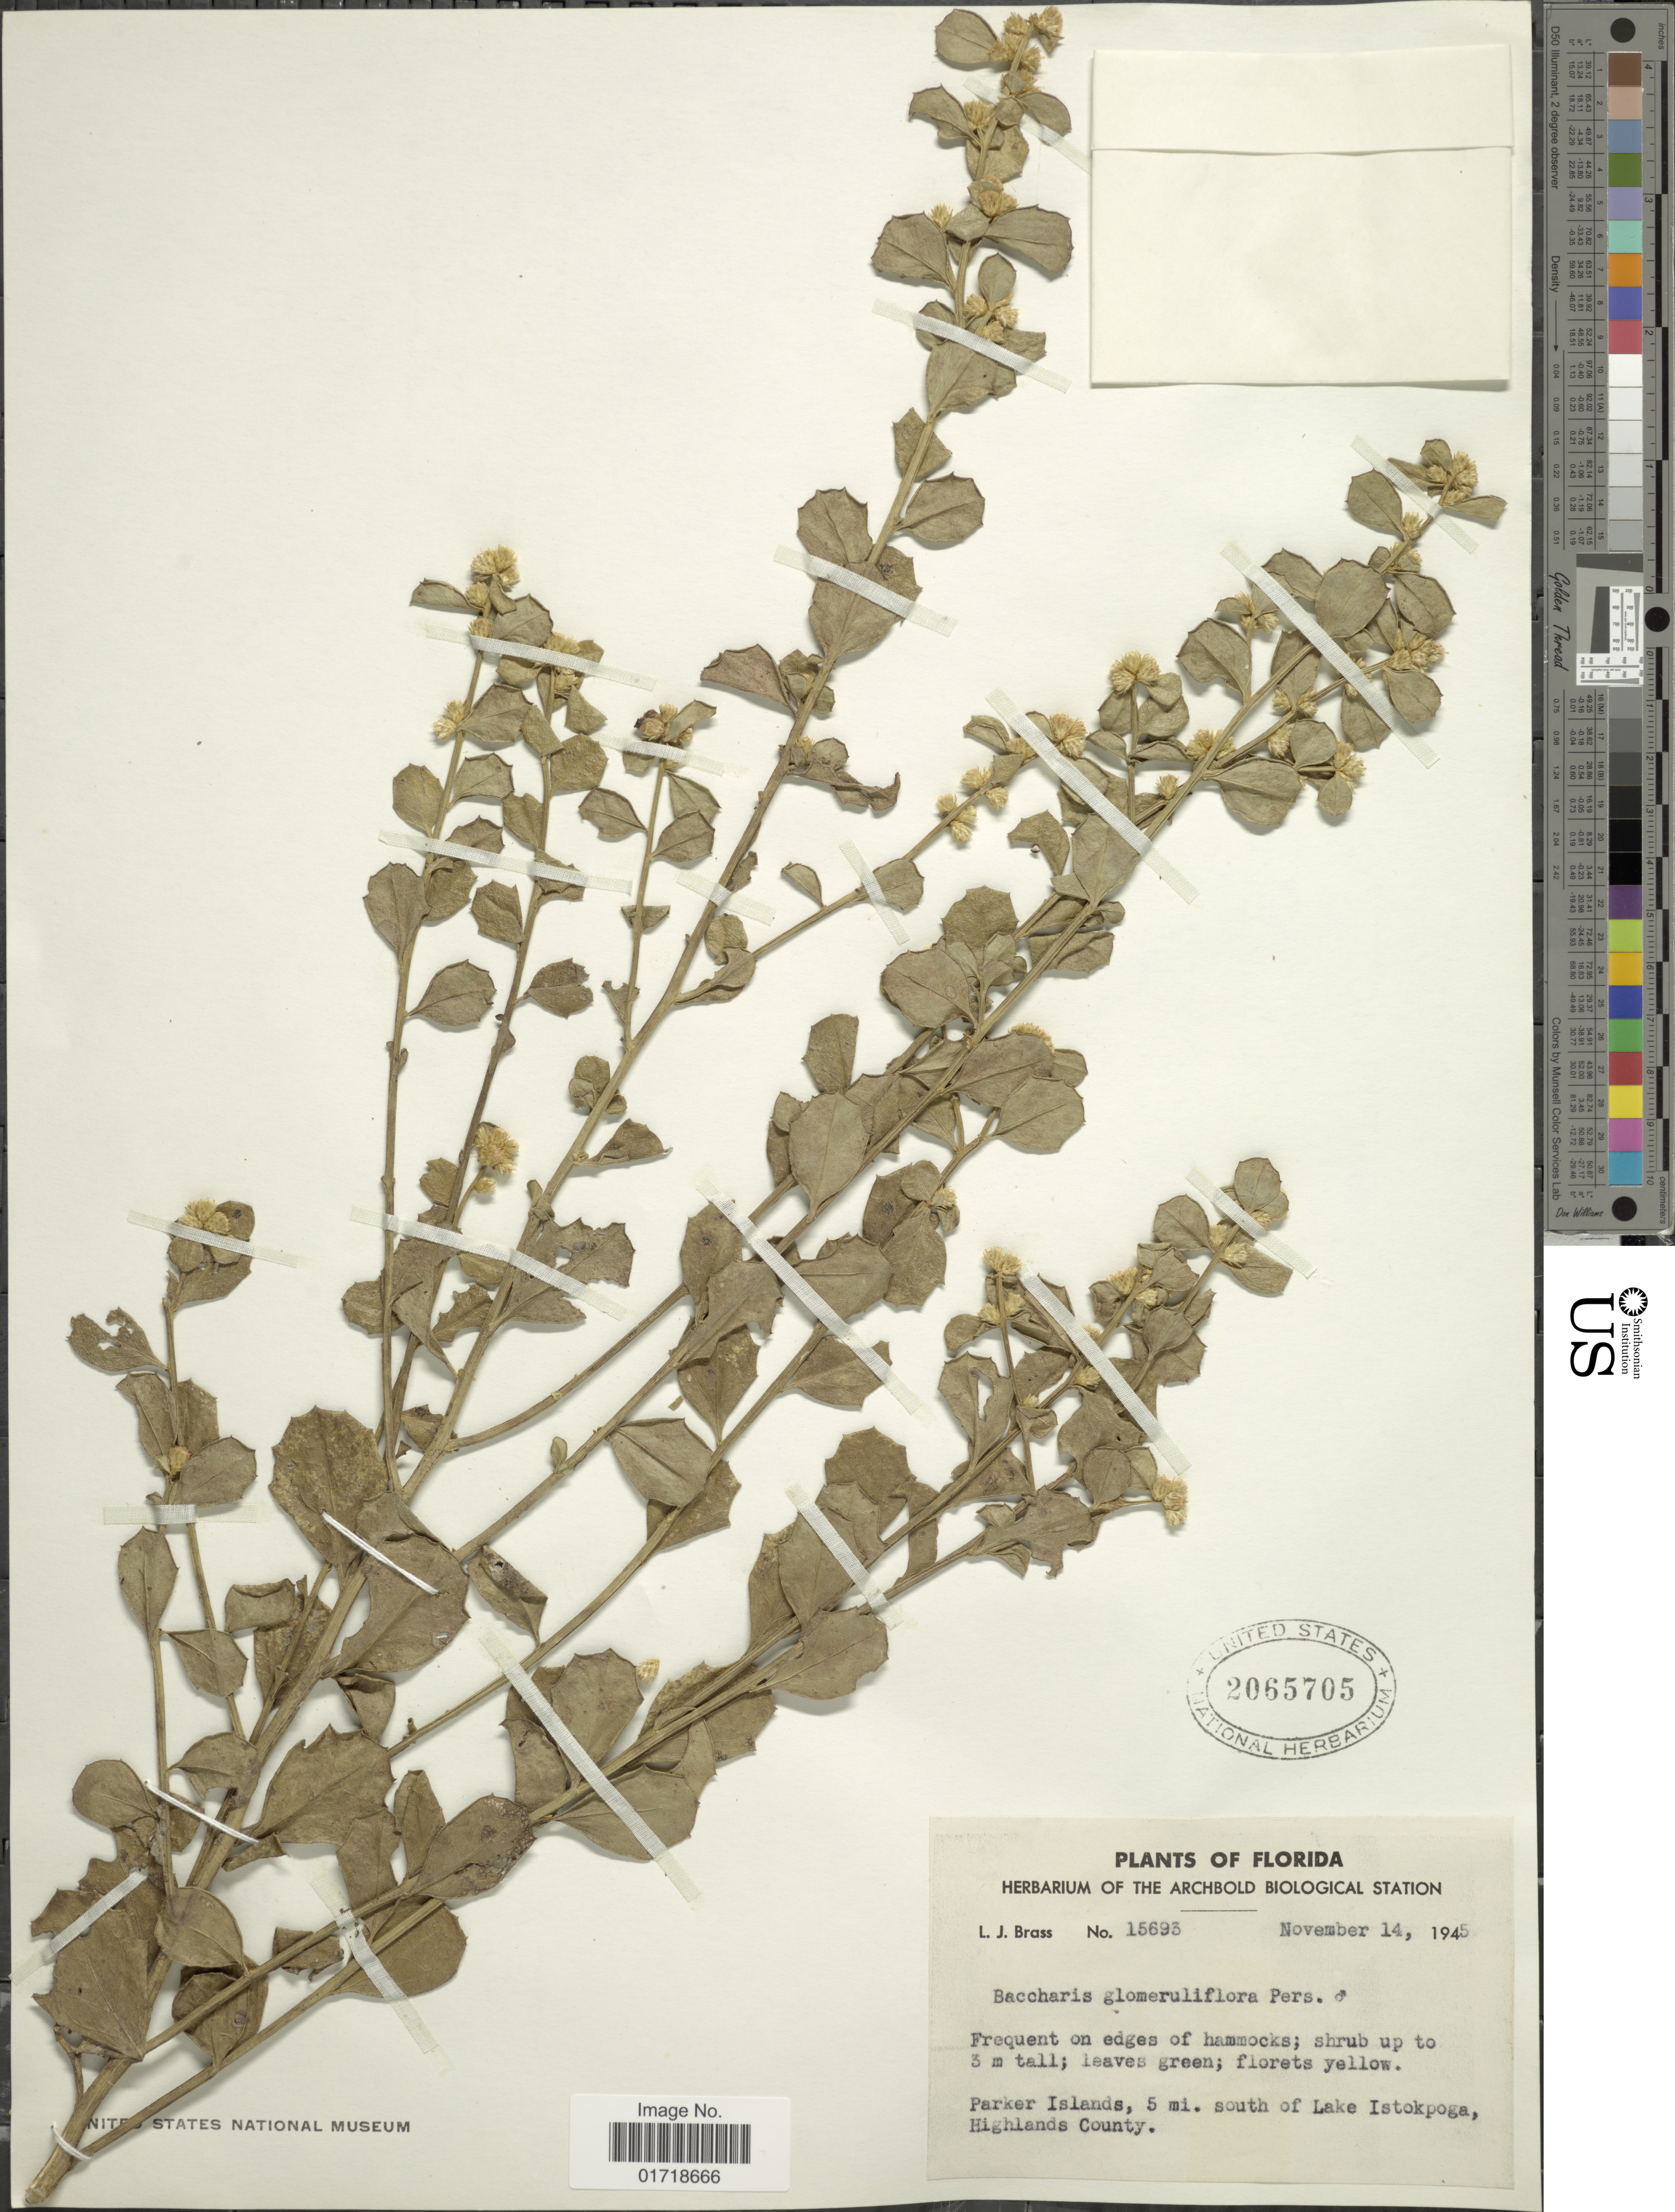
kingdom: Plantae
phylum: Tracheophyta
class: Magnoliopsida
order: Asterales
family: Asteraceae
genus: Baccharis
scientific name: Baccharis glomeruliflora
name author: Pers.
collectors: L. J. Brass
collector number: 15693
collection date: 1945-11-14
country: United States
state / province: Florida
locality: Frequent on edges of hammocks., Parker Island, 5 mi south of Lake Istokpoga Highlands County.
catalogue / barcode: US 2065705